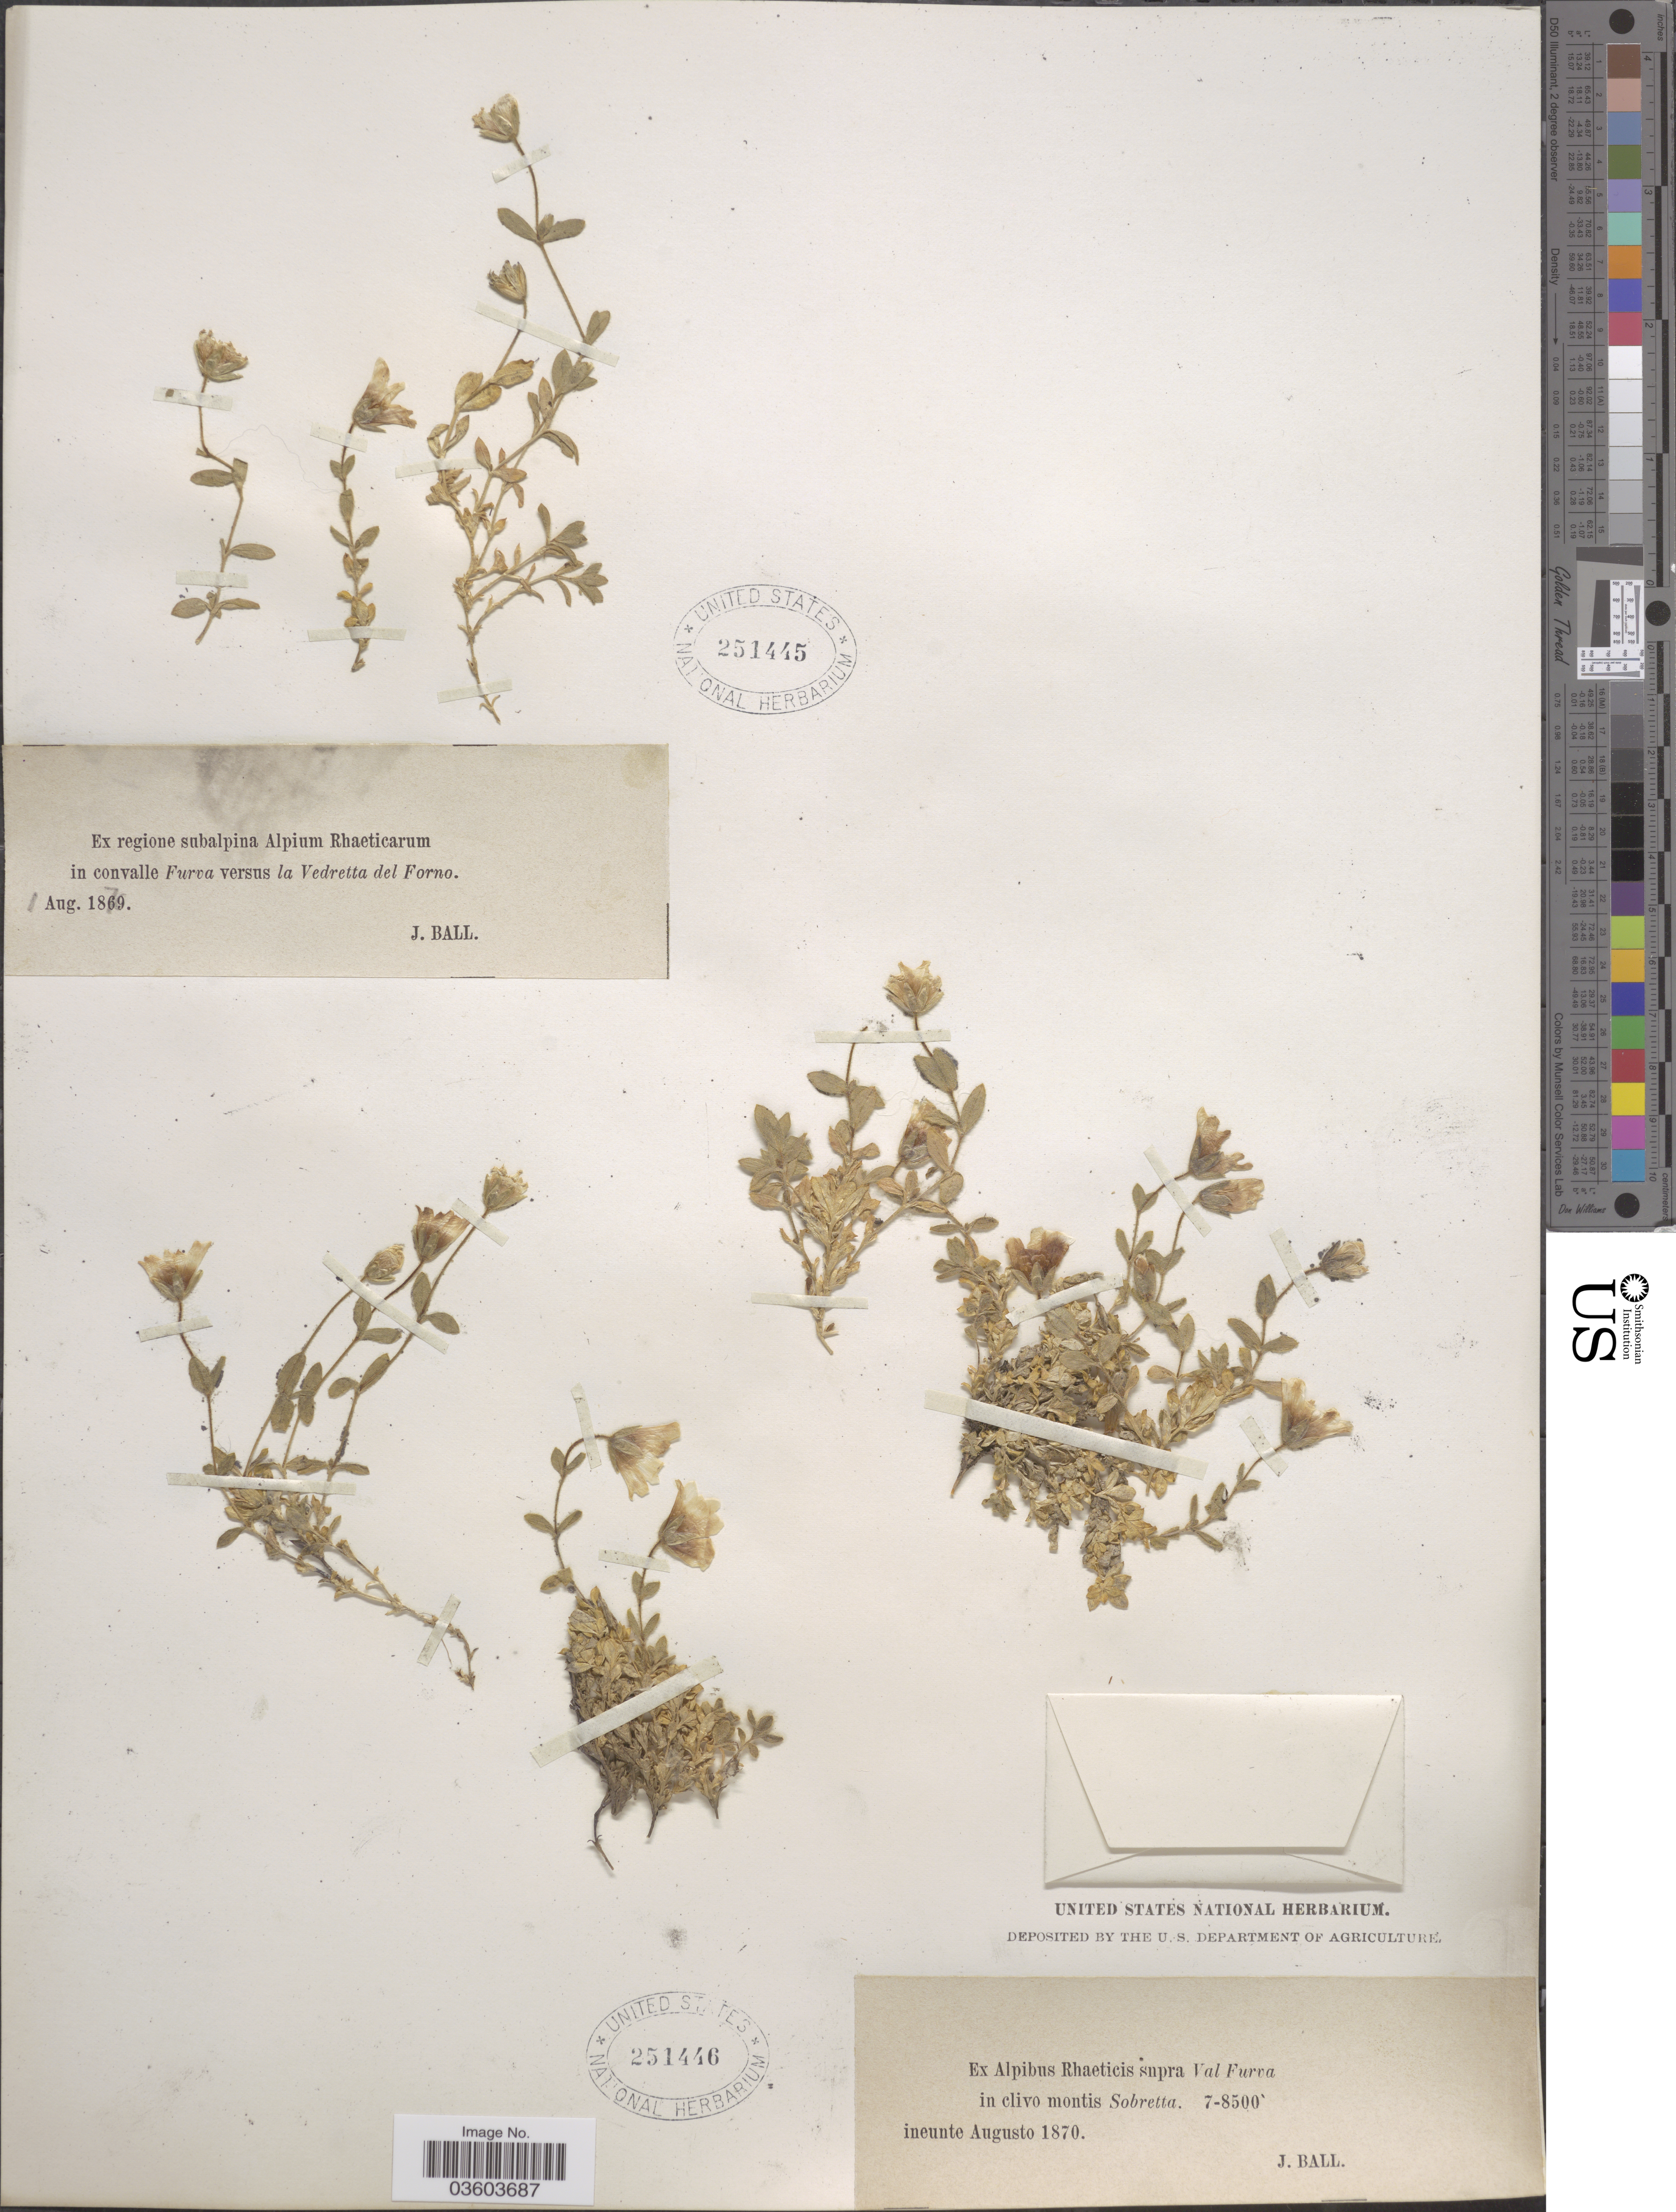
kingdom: Plantae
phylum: Tracheophyta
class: Magnoliopsida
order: Caryophyllales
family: Caryophyllaceae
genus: Cerastium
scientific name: Cerastium sp.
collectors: J. Ball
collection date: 1879-08-01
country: Italy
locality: Ex regione subalpina Alpium Rhaeticarum in calvalle Furva versus la Vedretta del Forno.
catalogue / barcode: US 251445